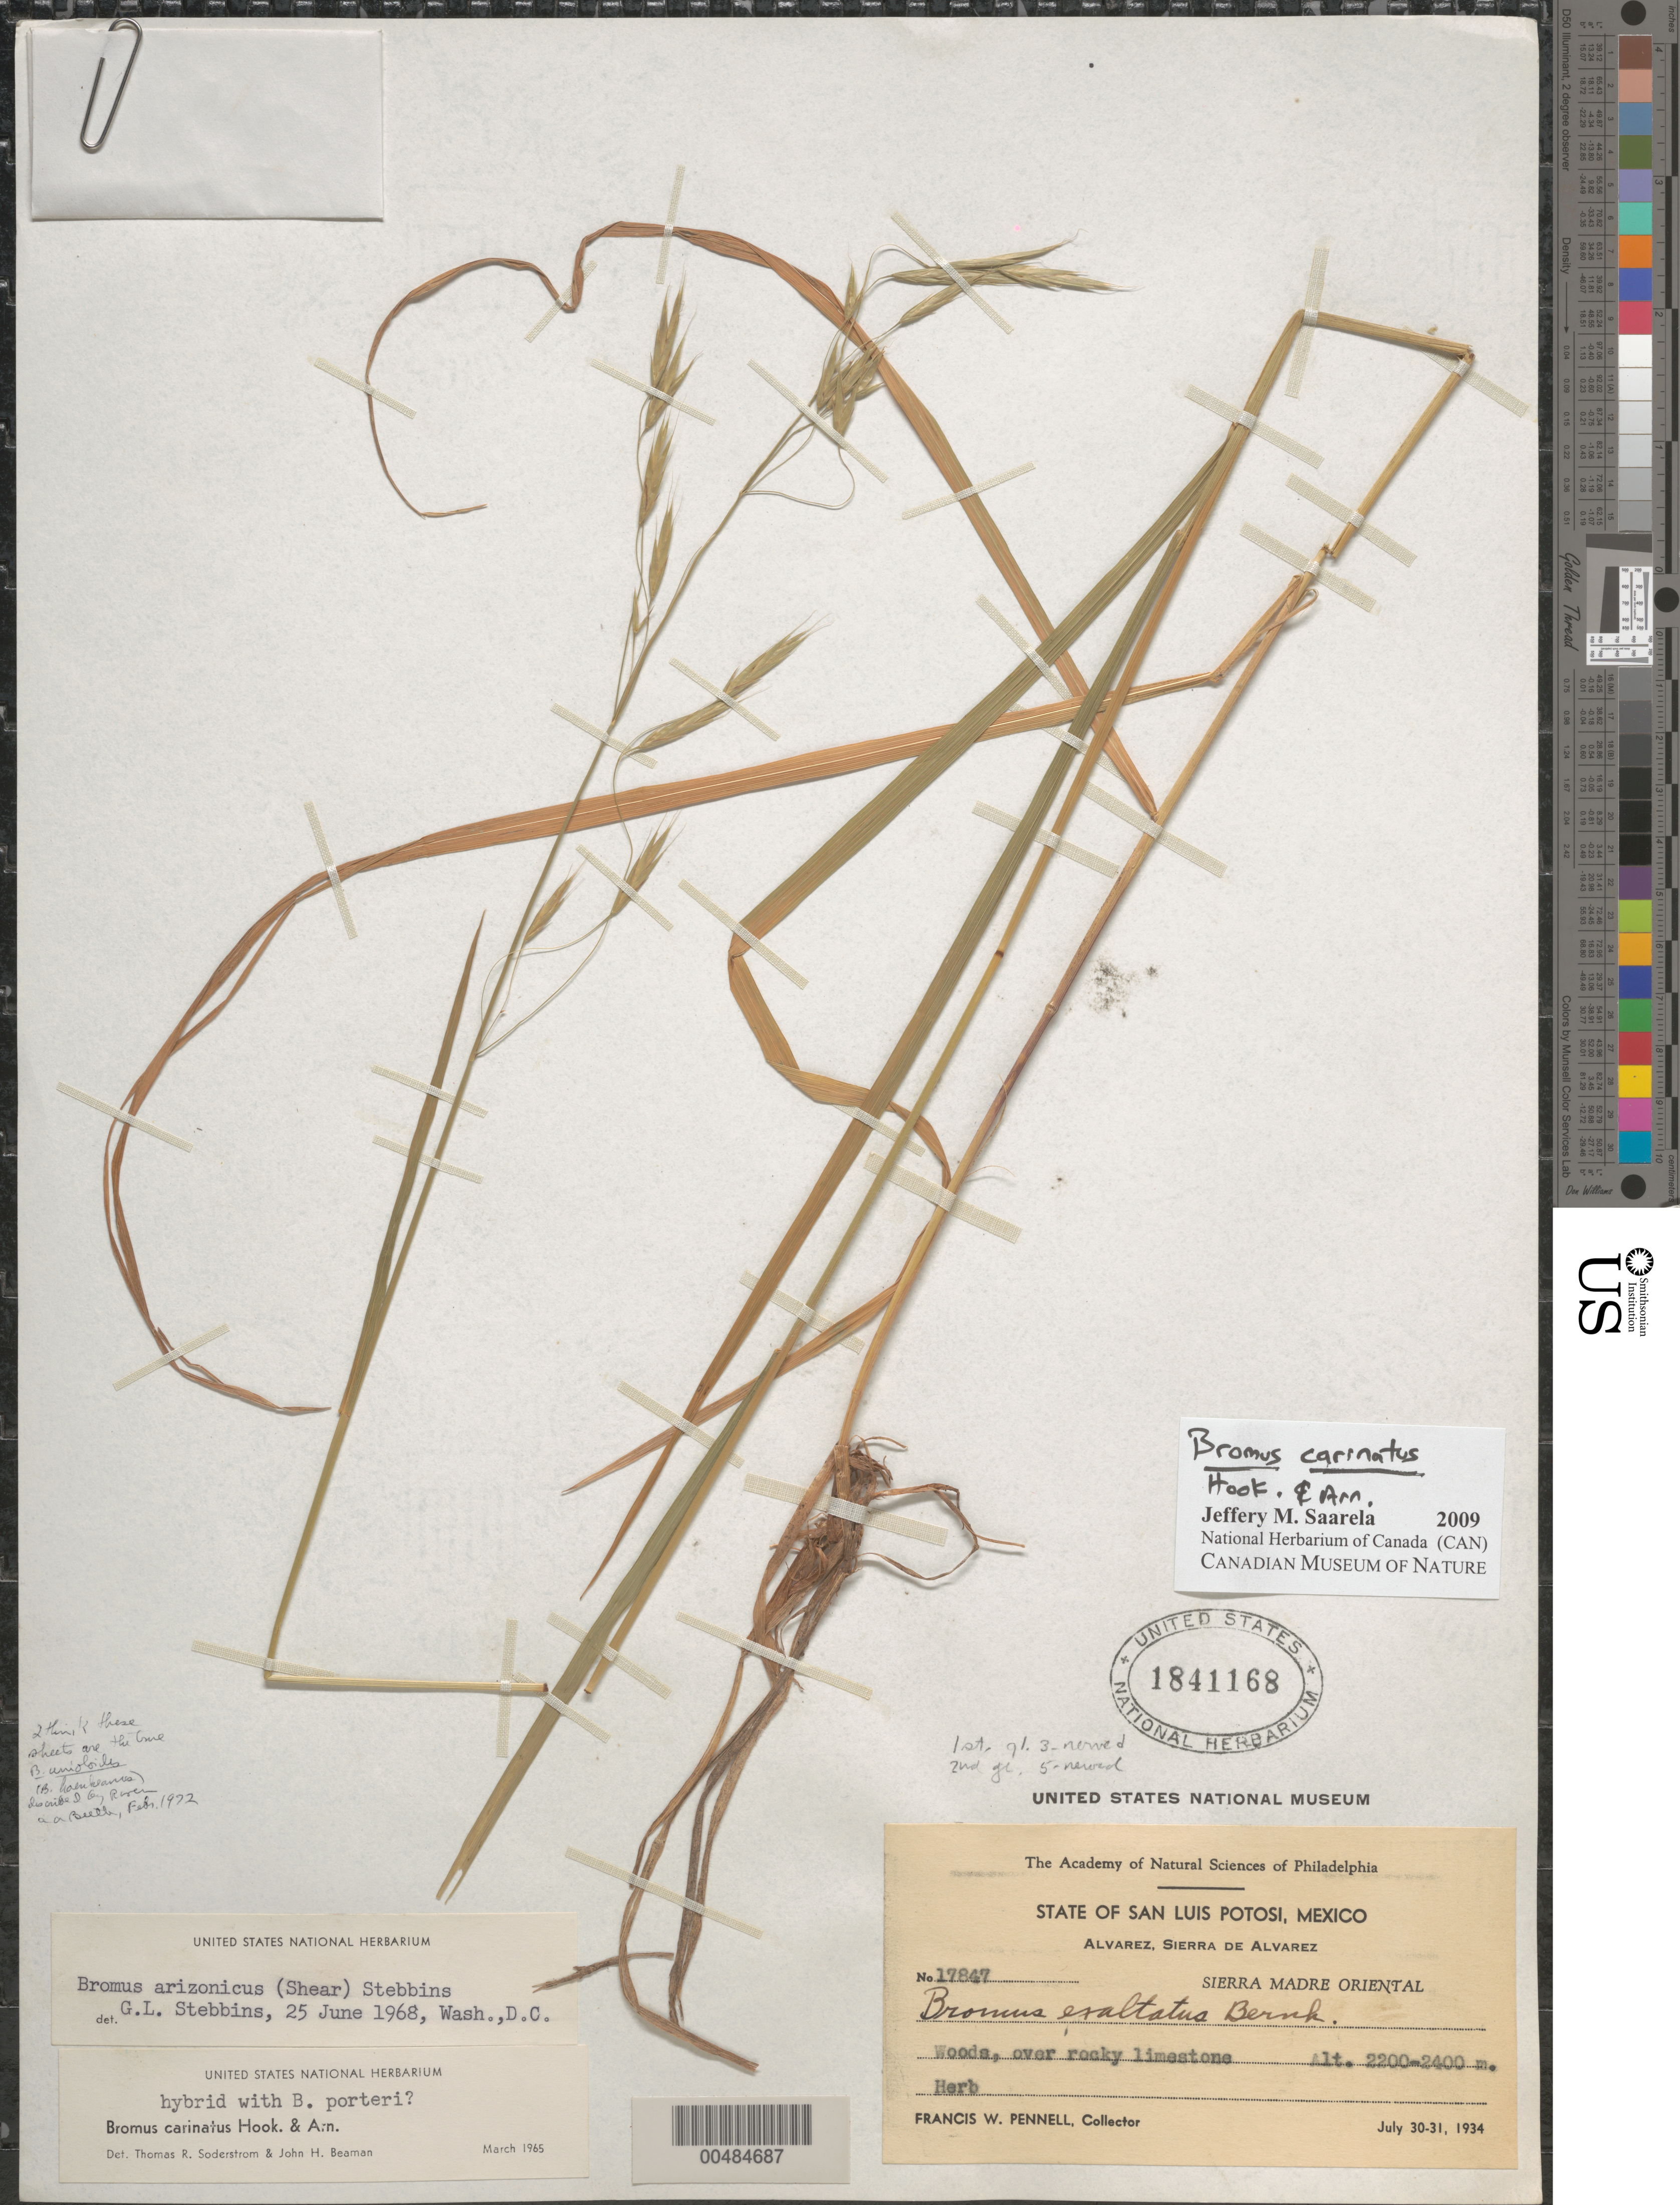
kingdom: Plantae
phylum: Tracheophyta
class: Liliopsida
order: Poales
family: Poaceae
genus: Bromus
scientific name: Bromus carinatus var. densus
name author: Shear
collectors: F. W. Pennell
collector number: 17847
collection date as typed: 30 Jul 1934 to 31 Jul 1934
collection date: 1934-07-30/1934-07-31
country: Mexico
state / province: San Luis Potosi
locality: Alvarez, Sierra de Alvarez, Sierra Madre Oriental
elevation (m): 2200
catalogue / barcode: US 1841168